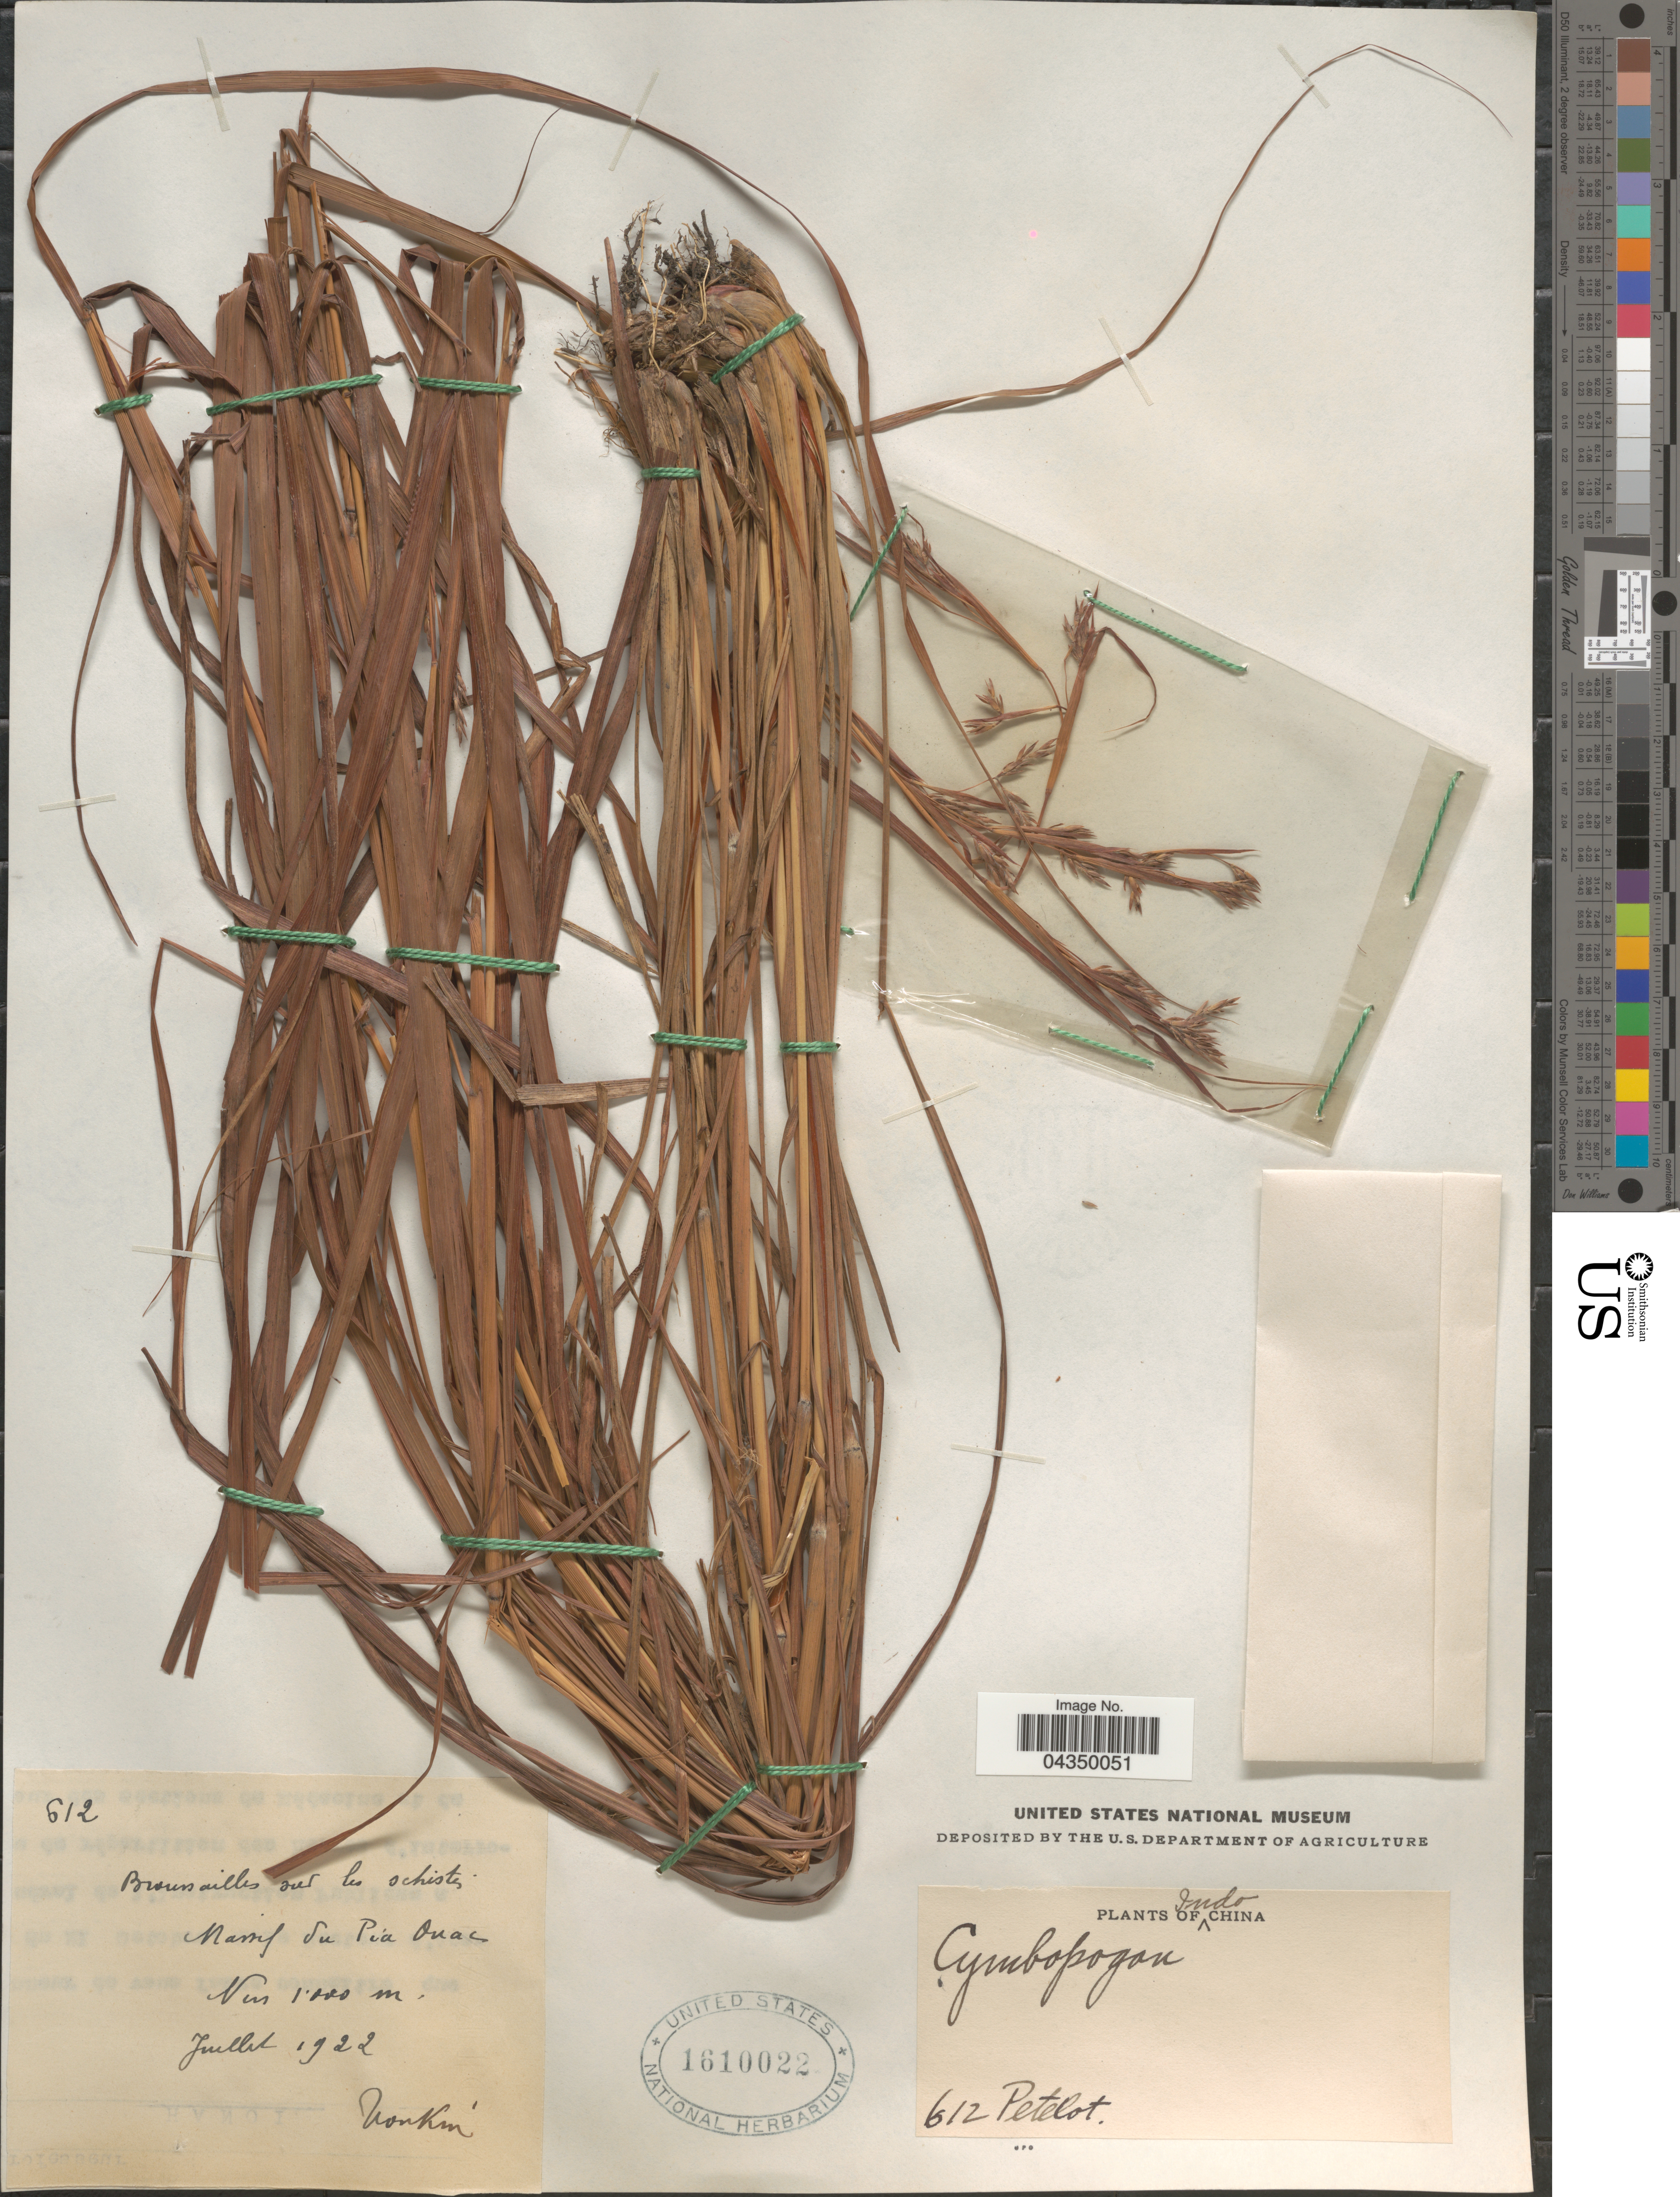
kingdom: Plantae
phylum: Tracheophyta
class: Liliopsida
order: Poales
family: Poaceae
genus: Cymbopogon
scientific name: Cymbopogon nardus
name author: (L.) Rendle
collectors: Pételot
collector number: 612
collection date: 1922-07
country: Vietnam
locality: Broussailles sur les schistes. Massif du Pia Ouac. Indo China.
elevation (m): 1000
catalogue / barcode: US 1610022